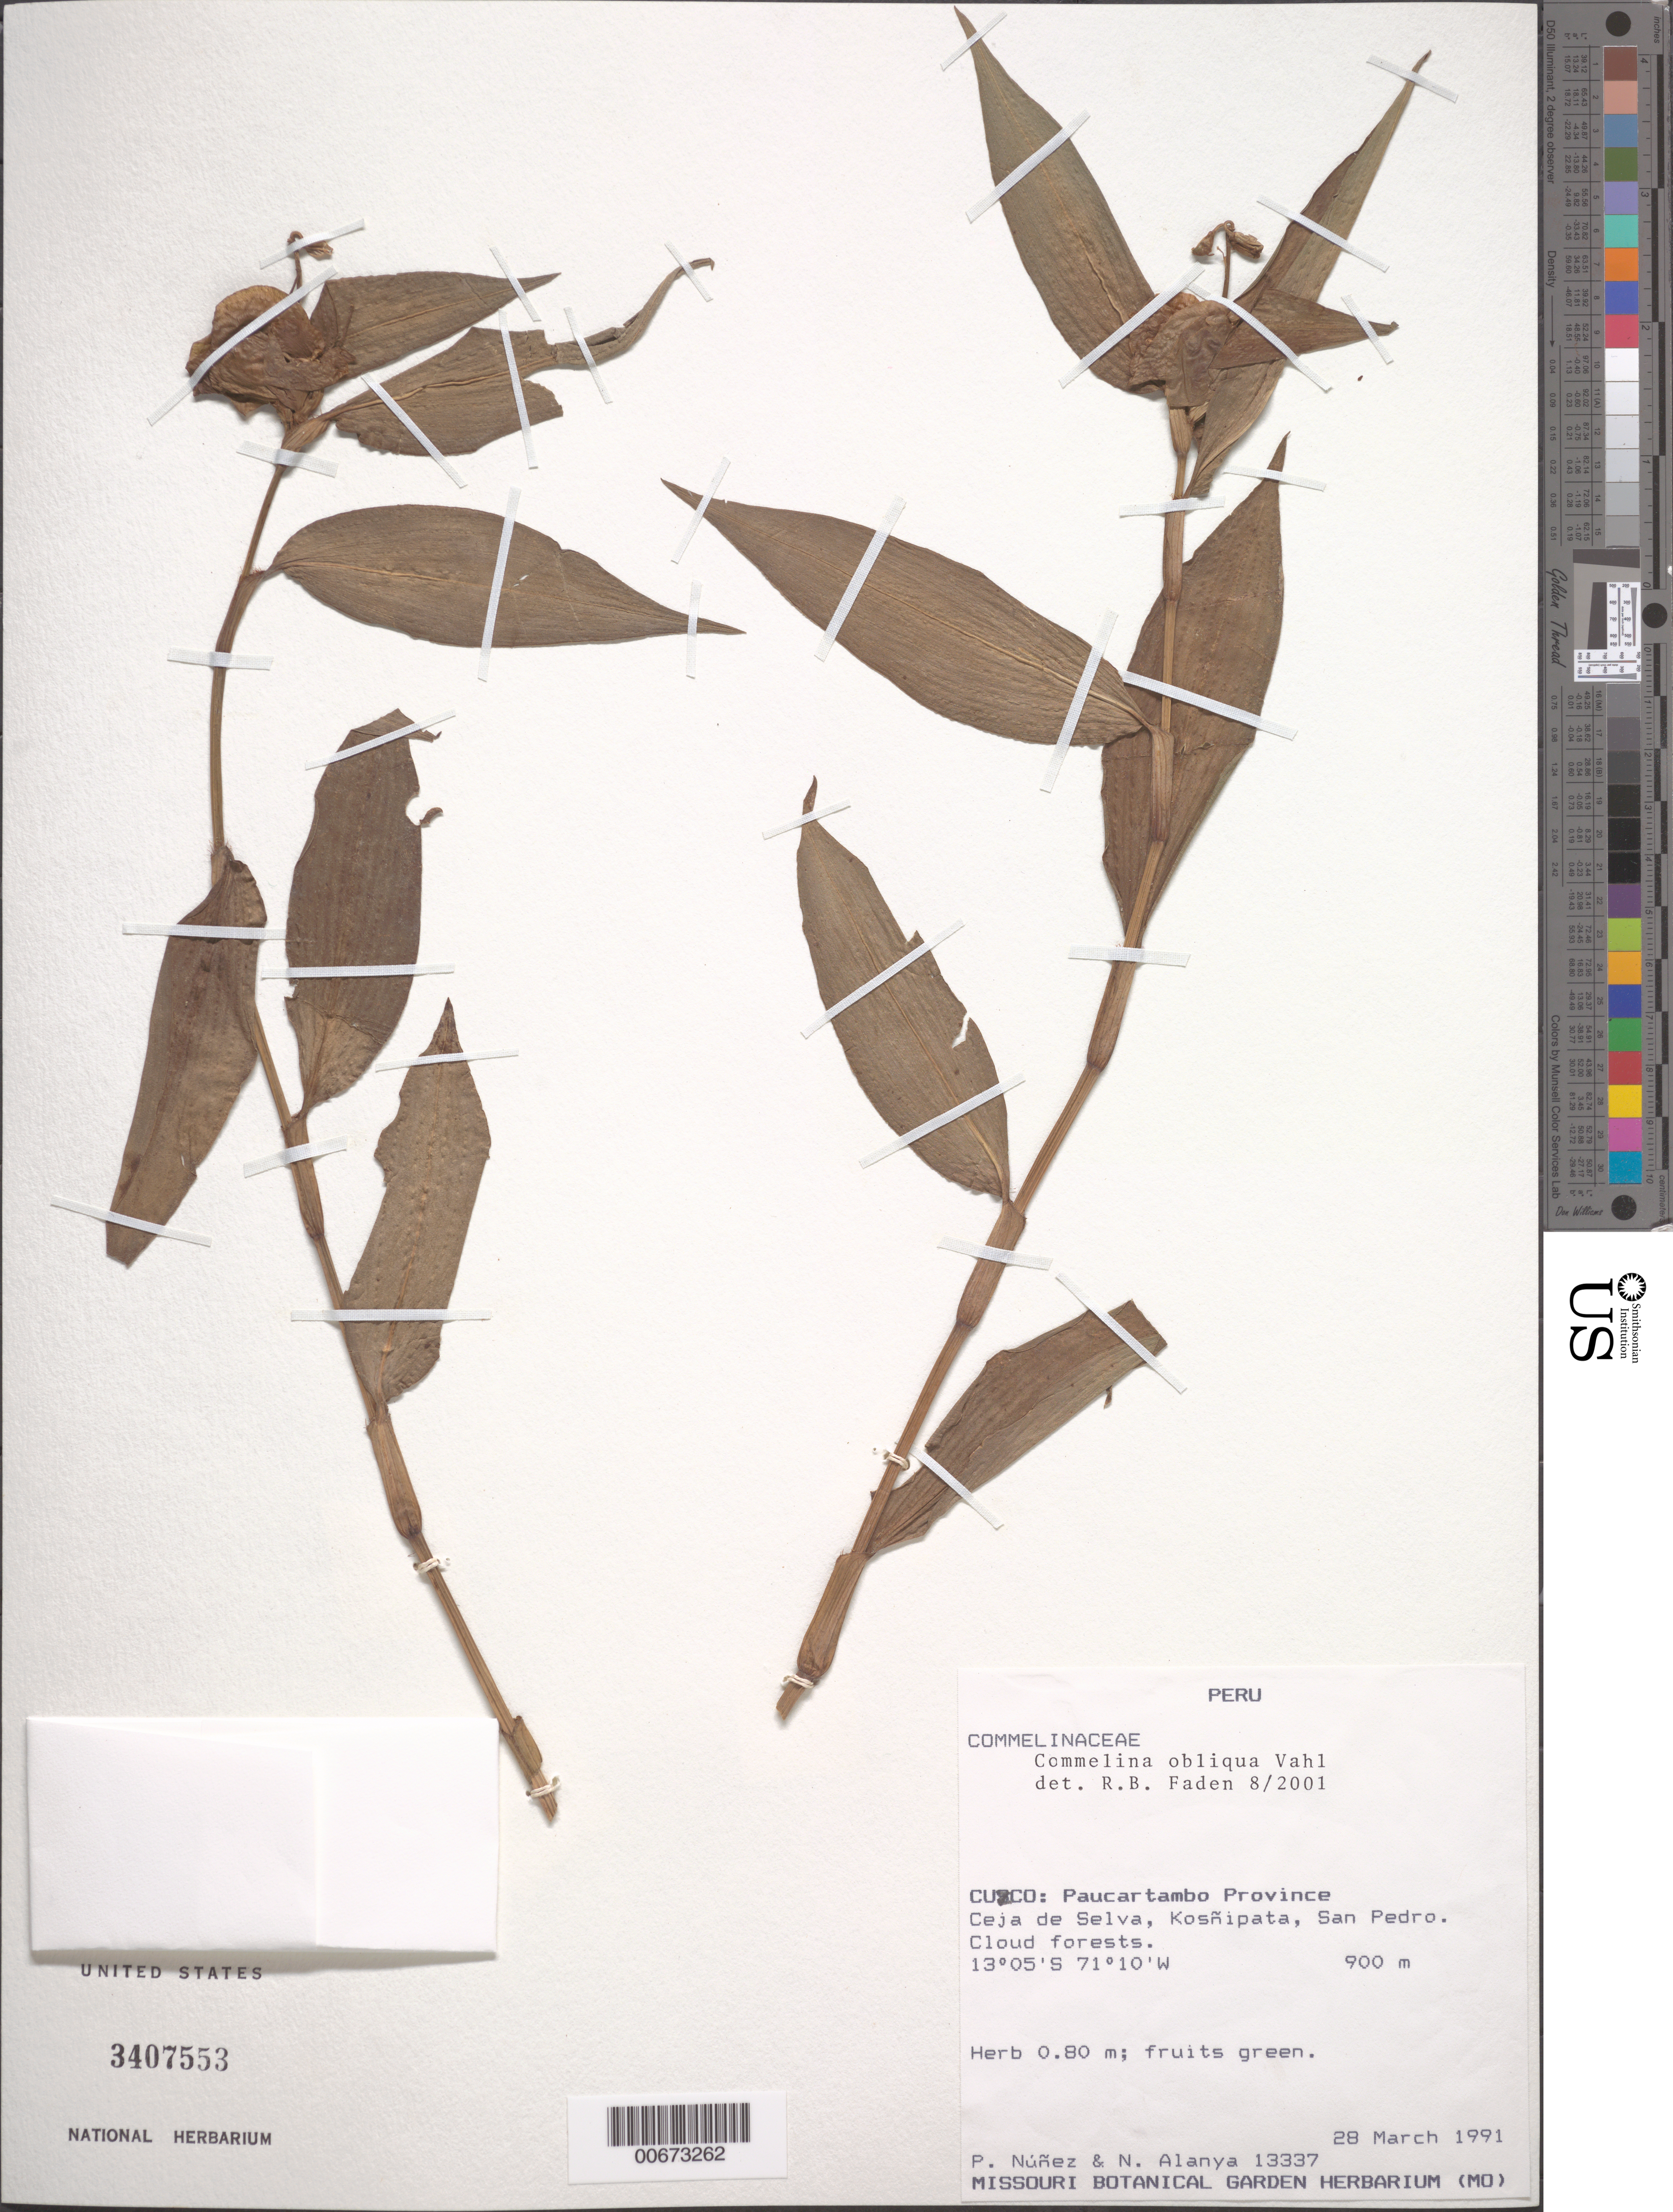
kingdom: Plantae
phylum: Tracheophyta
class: Liliopsida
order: Commelinales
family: Commelinaceae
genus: Commelina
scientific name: Commelina obliqua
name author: Vahl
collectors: P. Nuñez V. & N. Alanya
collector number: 13337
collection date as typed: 28 Mar 1991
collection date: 1991-03-28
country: Peru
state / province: Cusco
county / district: Paucartambo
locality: Ceja de Selva, Kosnipata, San Pedro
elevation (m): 900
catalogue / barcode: US 3407553